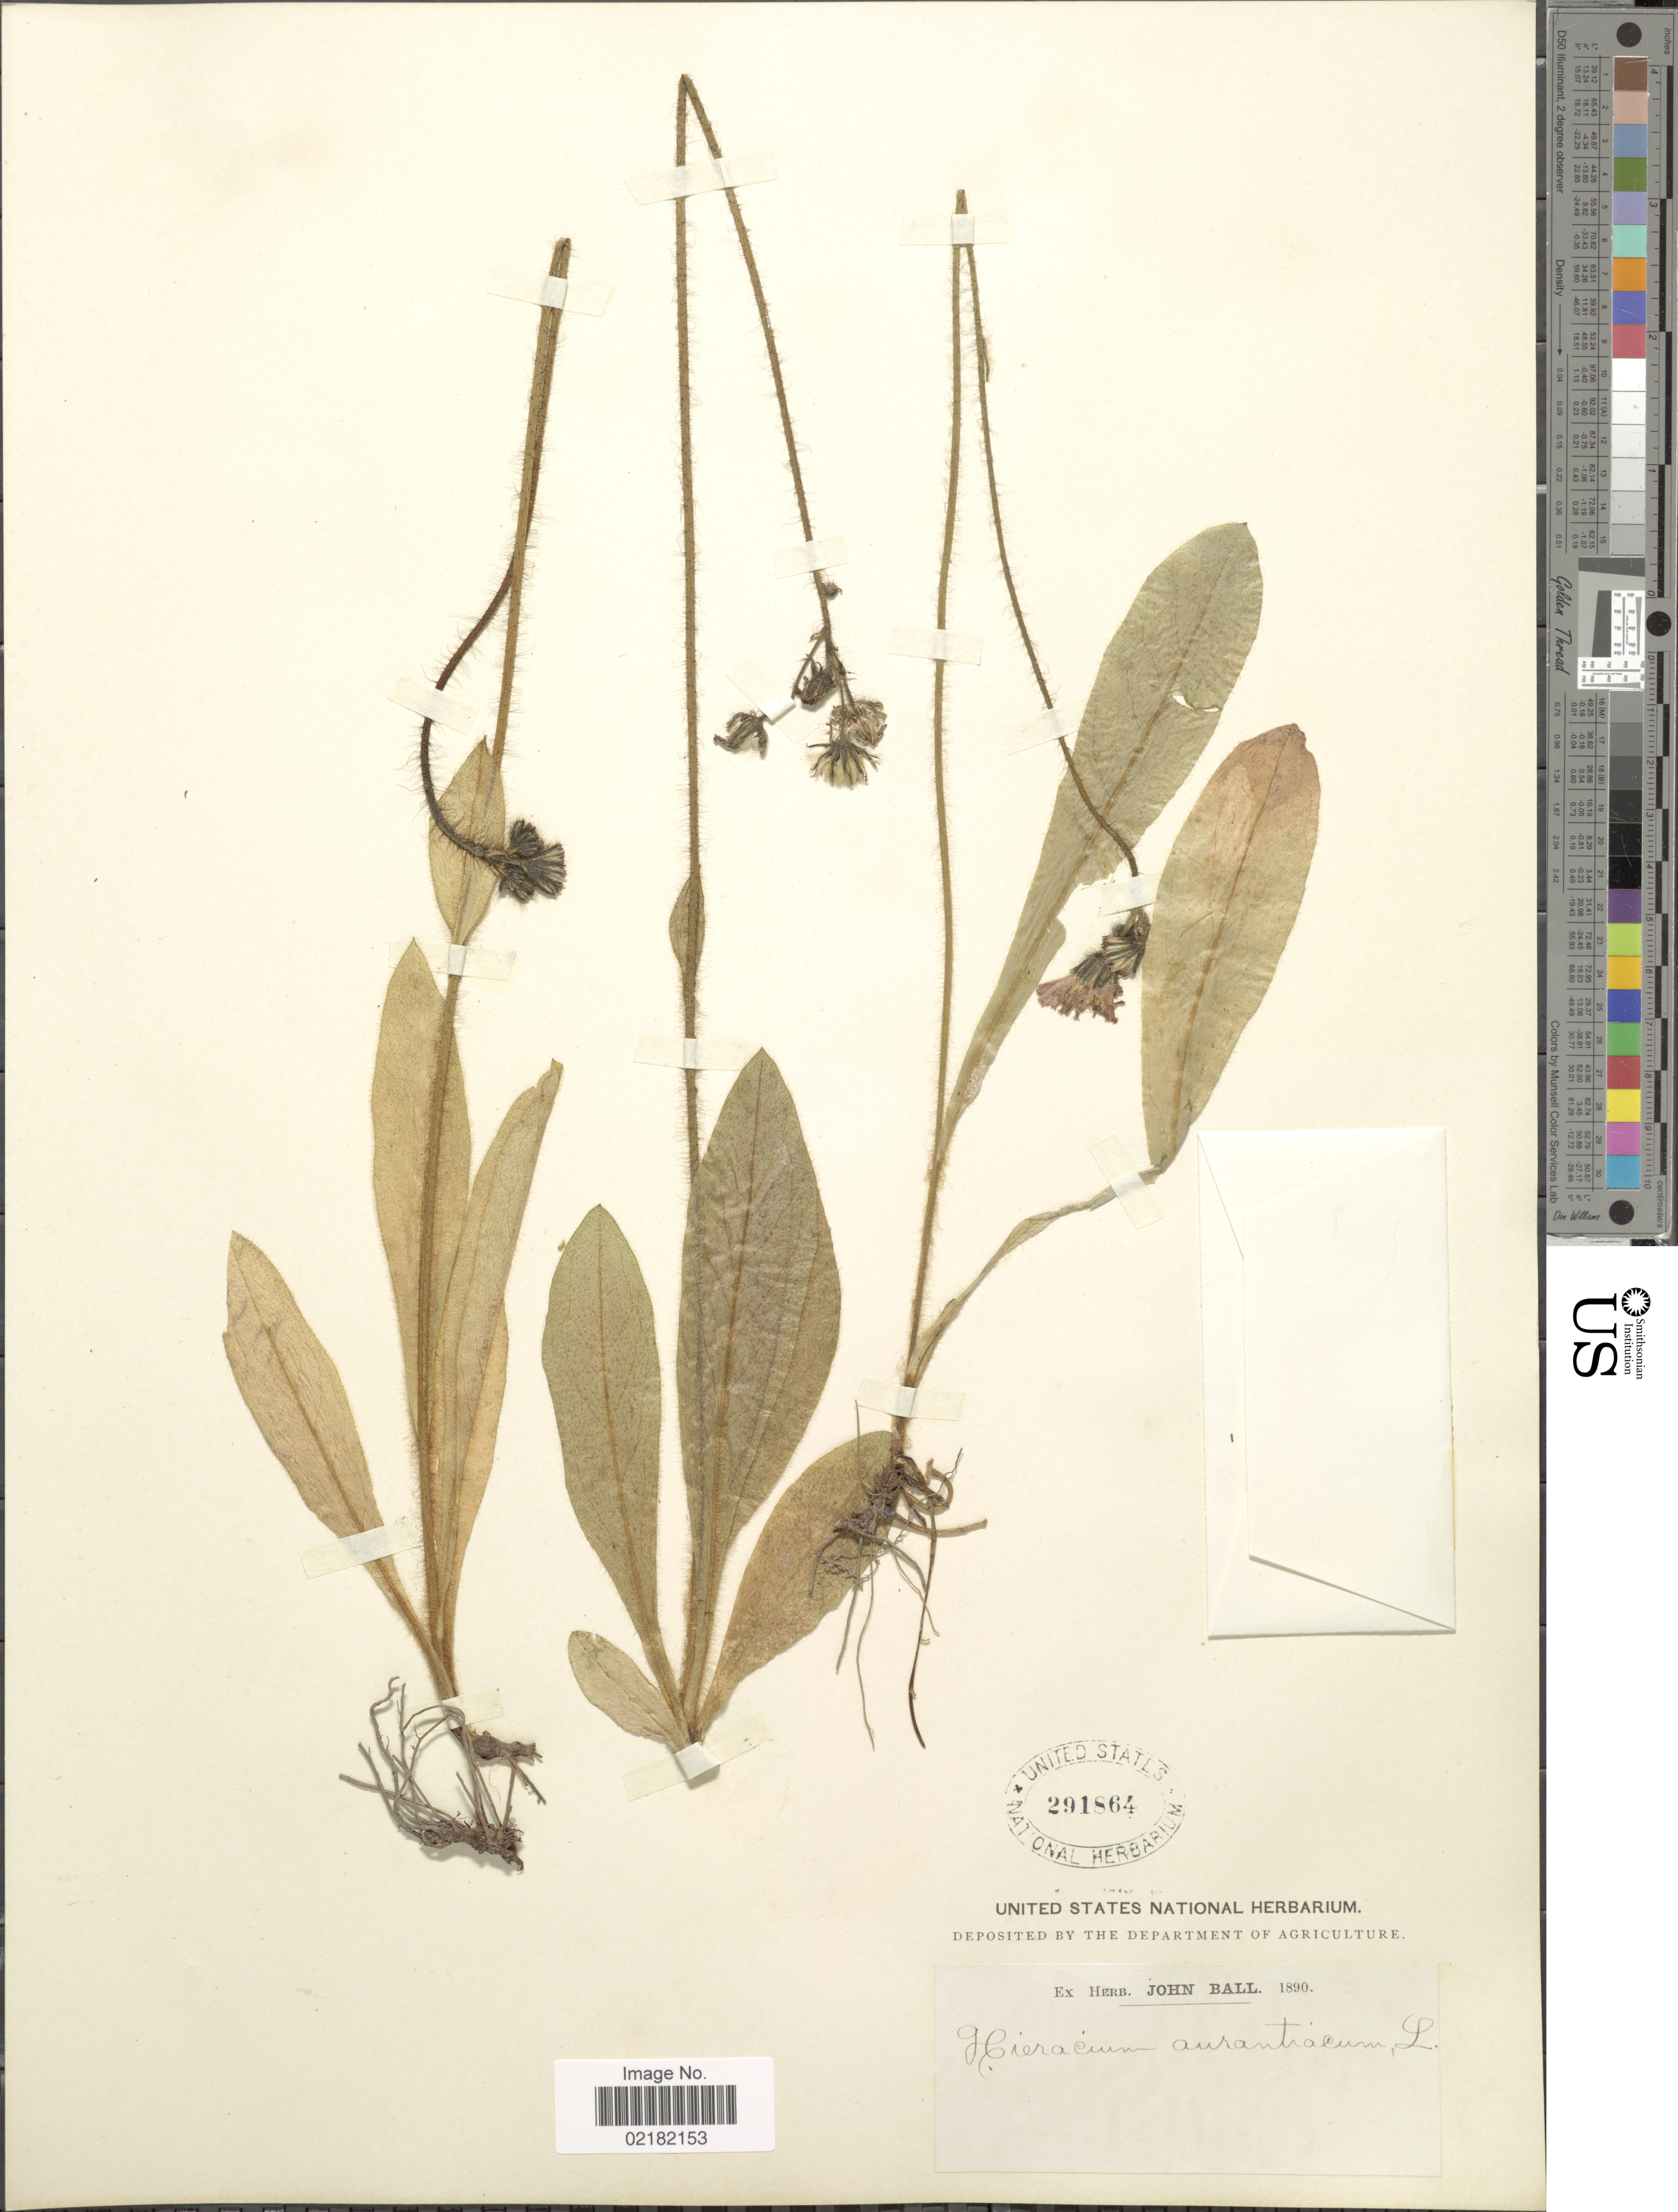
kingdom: Plantae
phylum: Tracheophyta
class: Magnoliopsida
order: Asterales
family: Asteraceae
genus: Pilosella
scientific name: Pilosella aurantiaca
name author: (L.) F.W. Schultz & Sch. Bip.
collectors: ex herb. John Ball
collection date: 1890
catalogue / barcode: US 291864